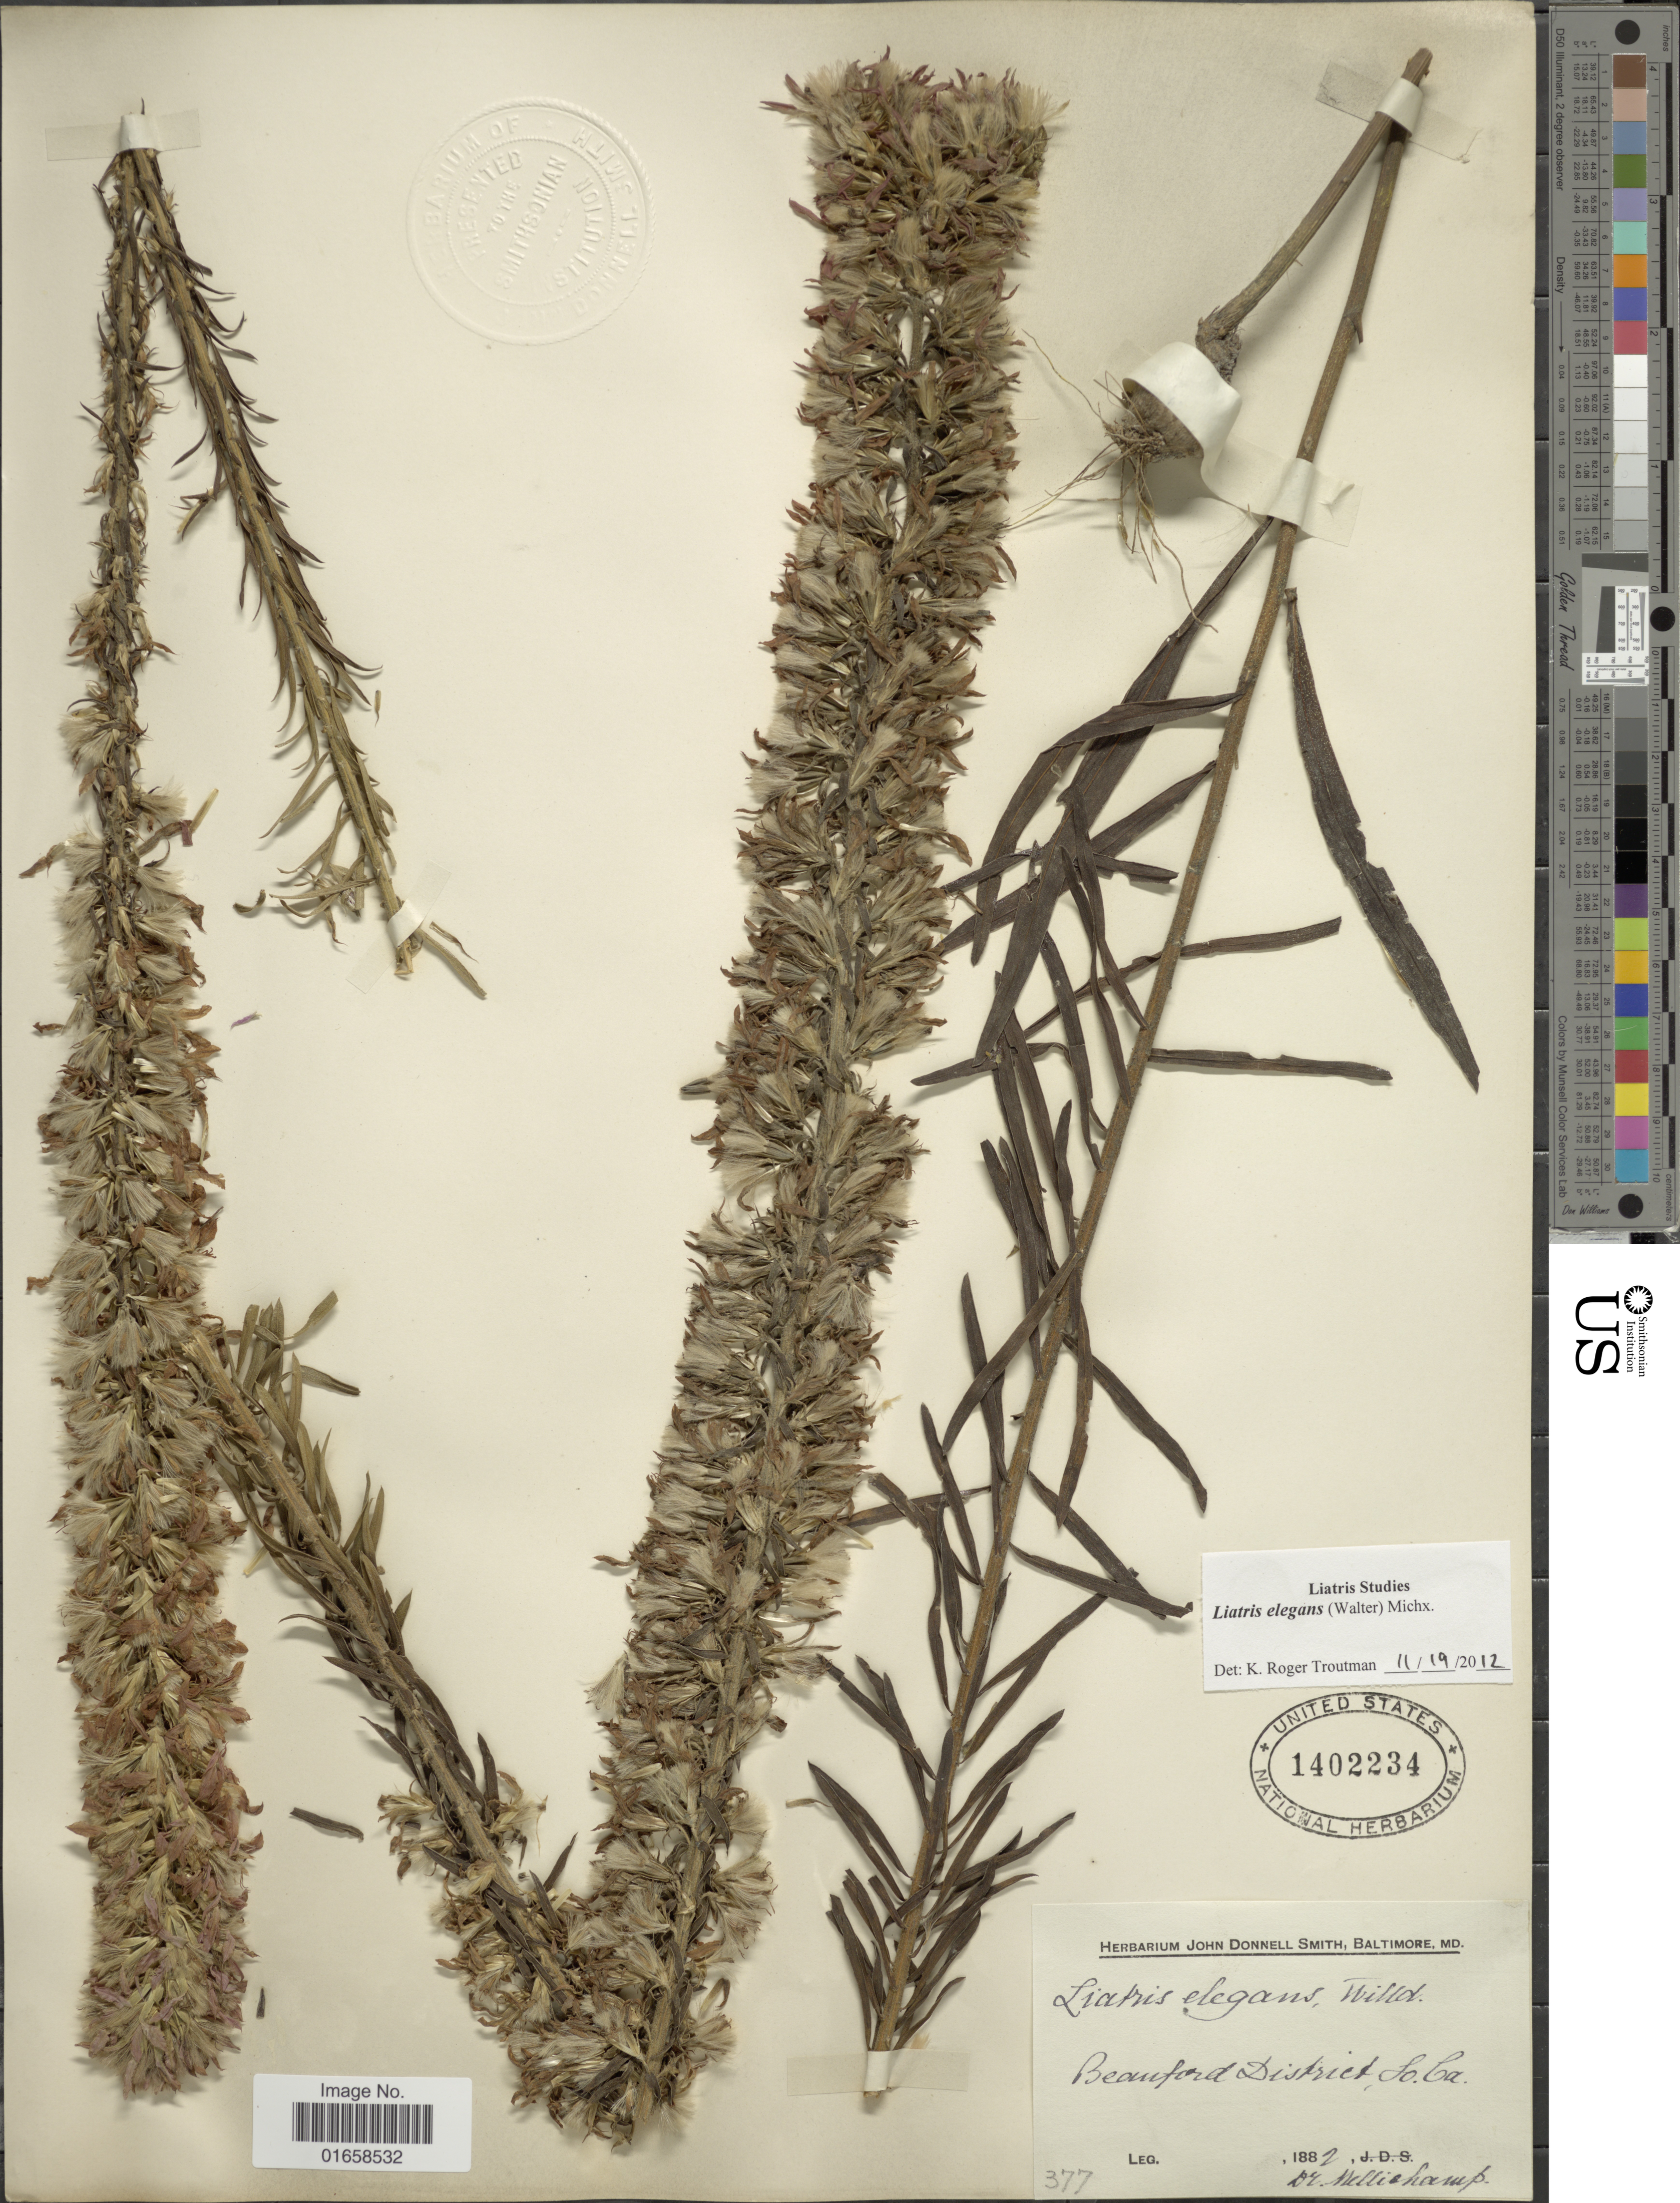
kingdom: Plantae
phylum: Tracheophyta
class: Magnoliopsida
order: Asterales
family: Asteraceae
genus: Liatris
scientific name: Liatris elegans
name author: (Walter) Michx.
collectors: -. Mellichamp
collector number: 377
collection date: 1882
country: United States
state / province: South Carolina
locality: Beaufort District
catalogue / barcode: US 1402234